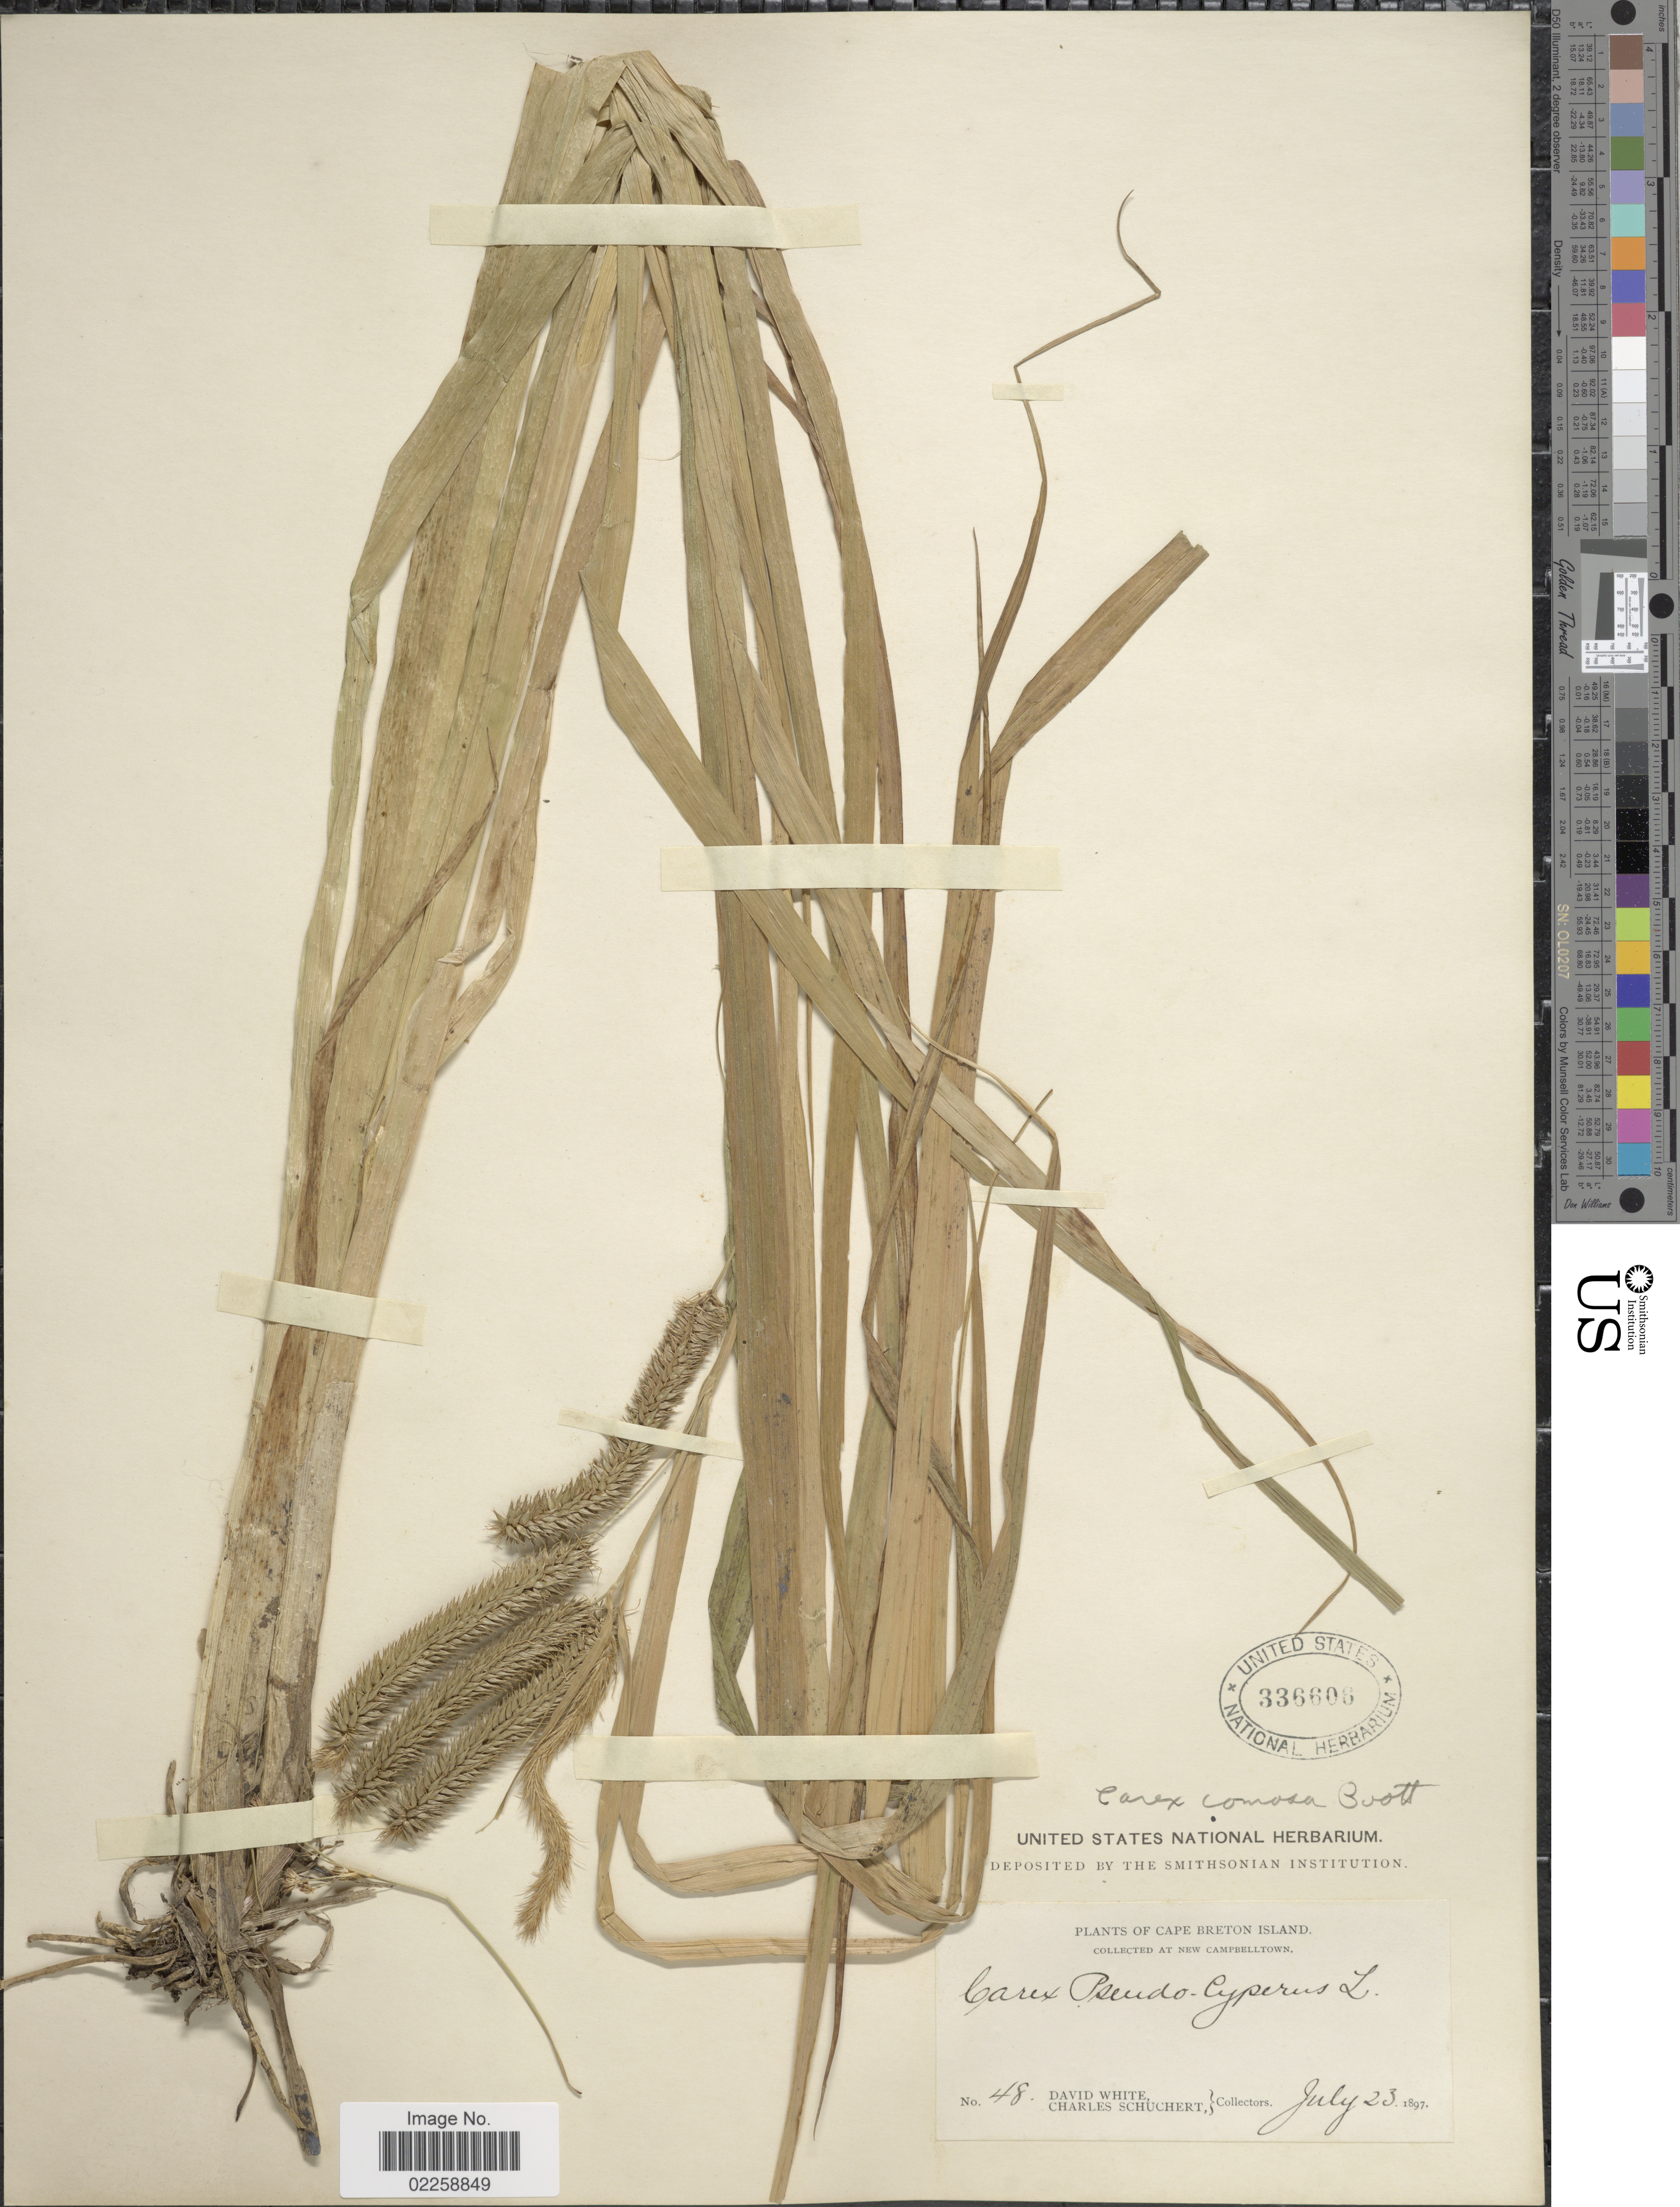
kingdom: Plantae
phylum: Tracheophyta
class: Liliopsida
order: Poales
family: Cyperaceae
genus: Carex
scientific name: Carex comosa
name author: Boott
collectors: D. White & C. Schuchert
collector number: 48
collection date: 1897-07-23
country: Canada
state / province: Nova Scotia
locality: Cape Breton Island, New Campbelltown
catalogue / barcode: US 336606